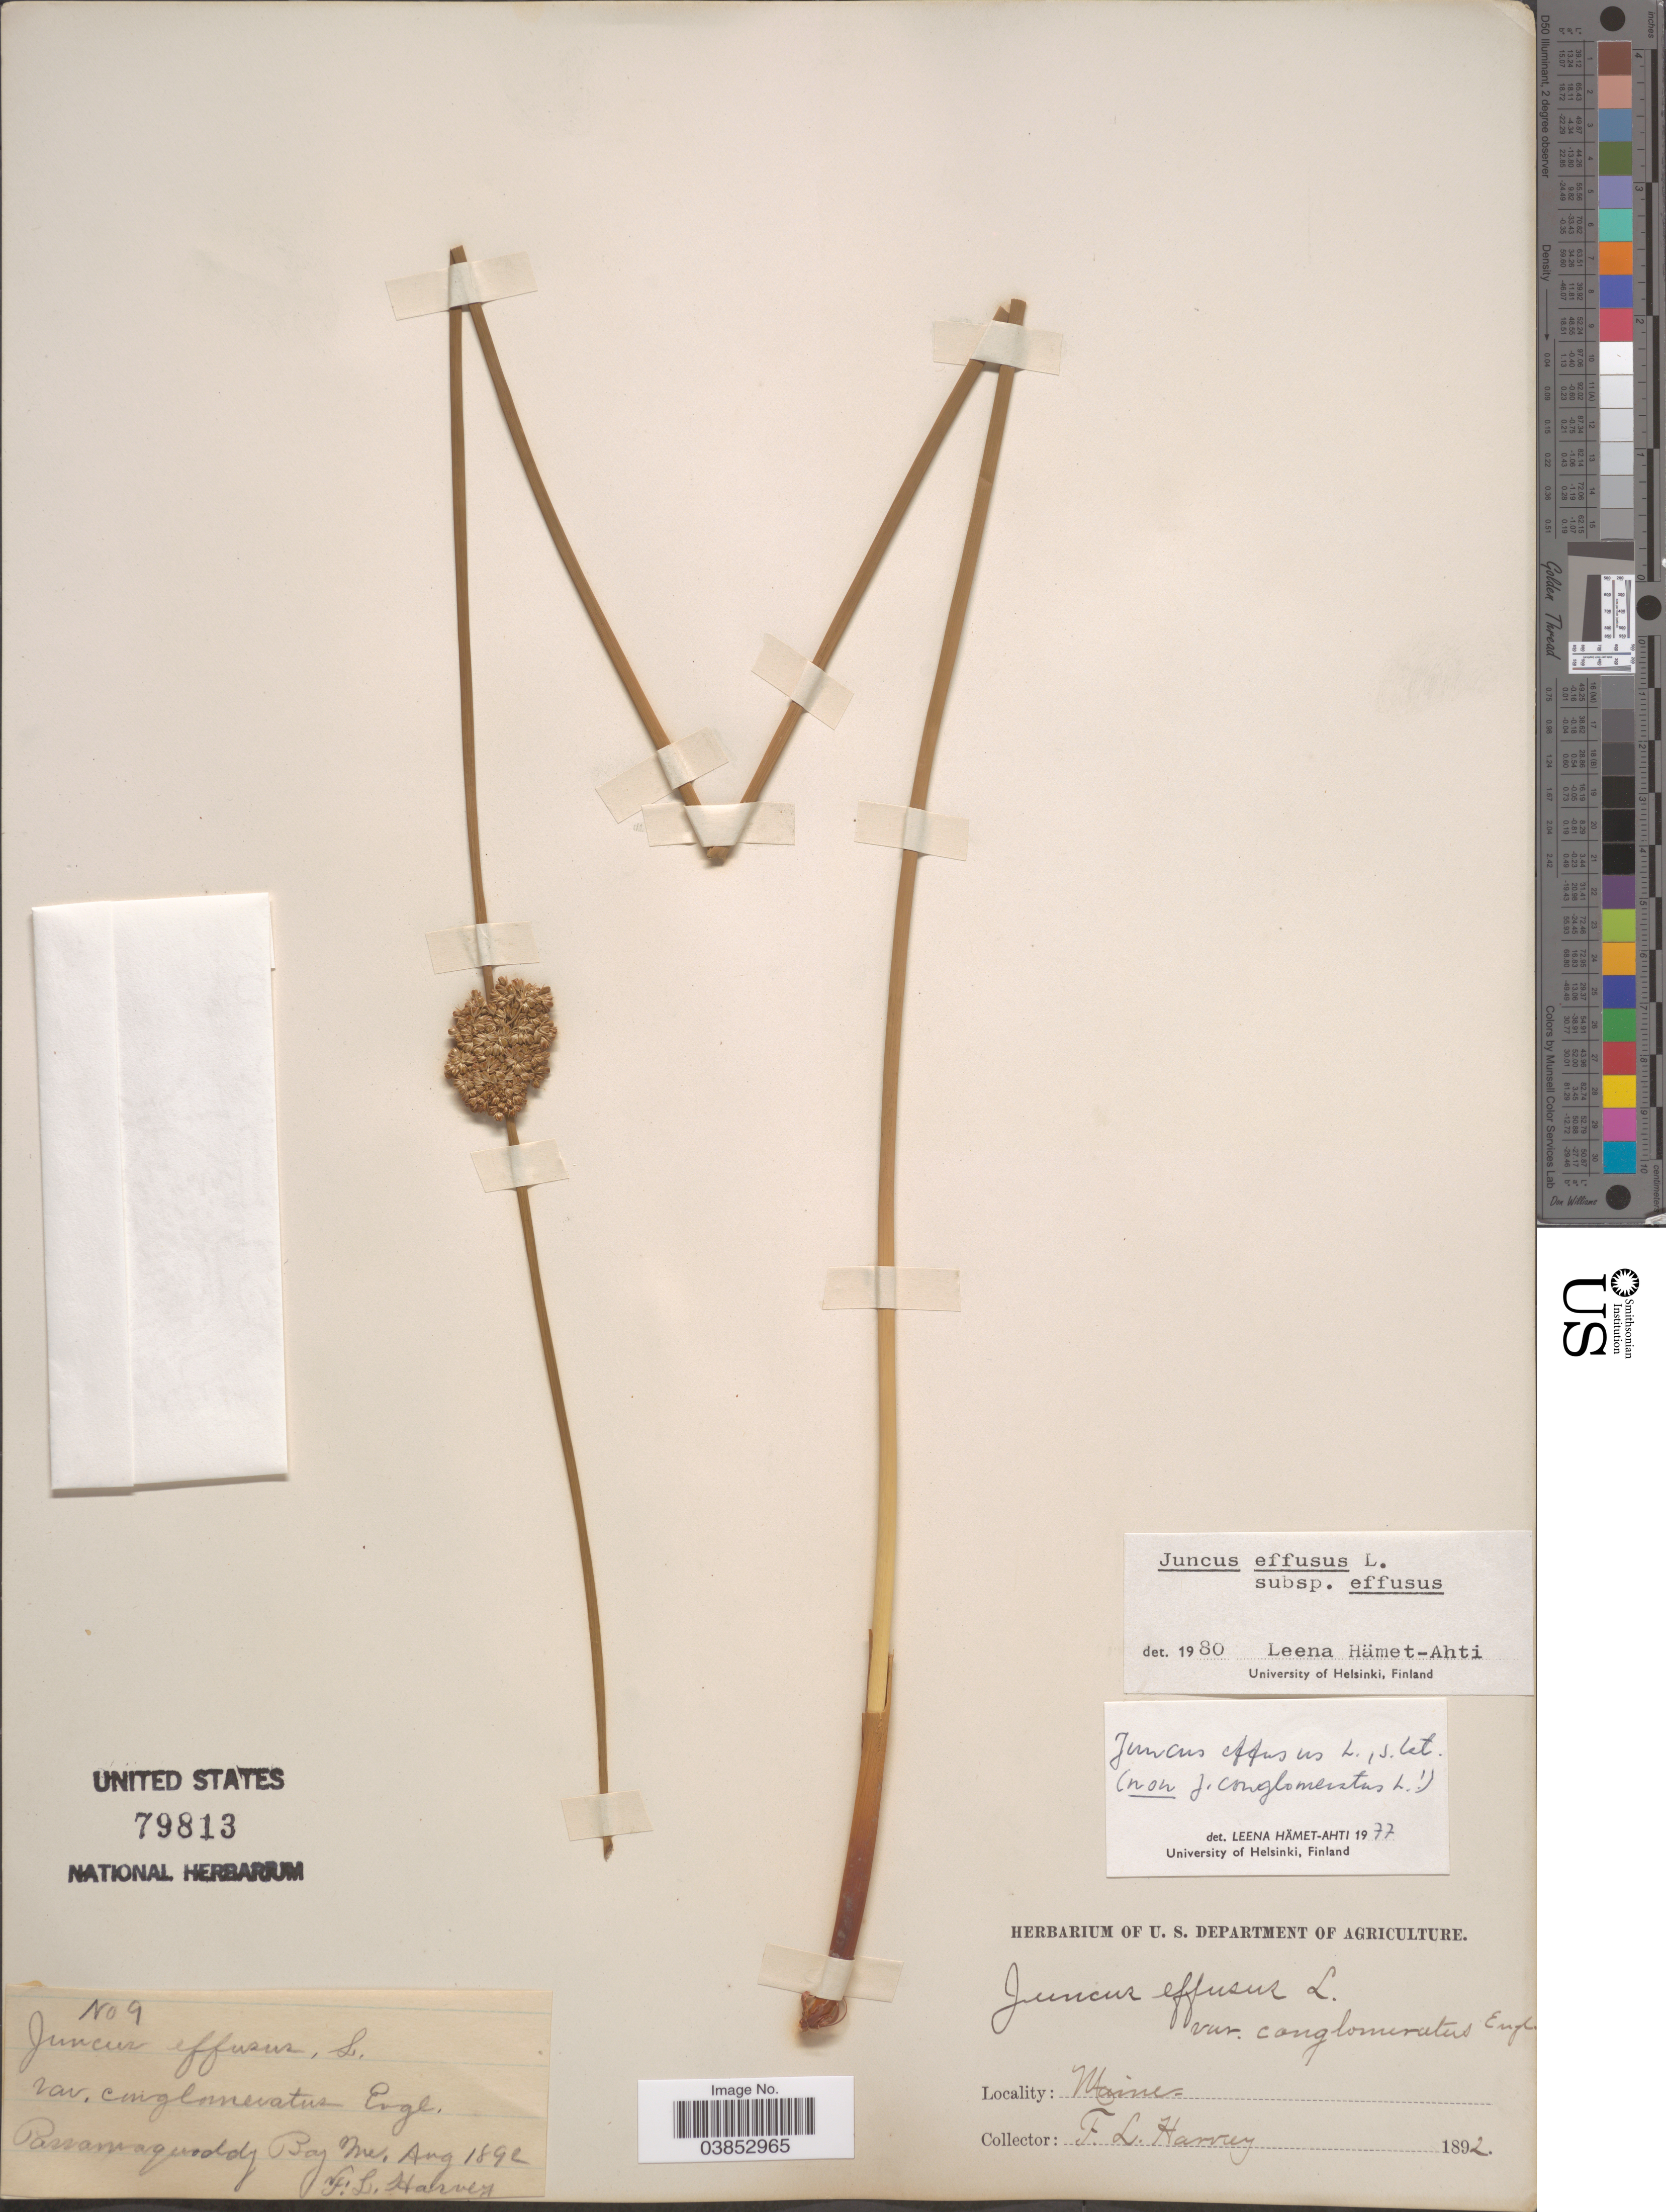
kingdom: Plantae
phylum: Tracheophyta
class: Liliopsida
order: Poales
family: Juncaceae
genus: Juncus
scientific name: Juncus effusus var. pacificus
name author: Fernald & Wiegand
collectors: F. L. Harvey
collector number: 9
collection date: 1892-08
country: United States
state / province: Maine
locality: Passamaquoddy Bay.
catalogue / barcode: US 79813